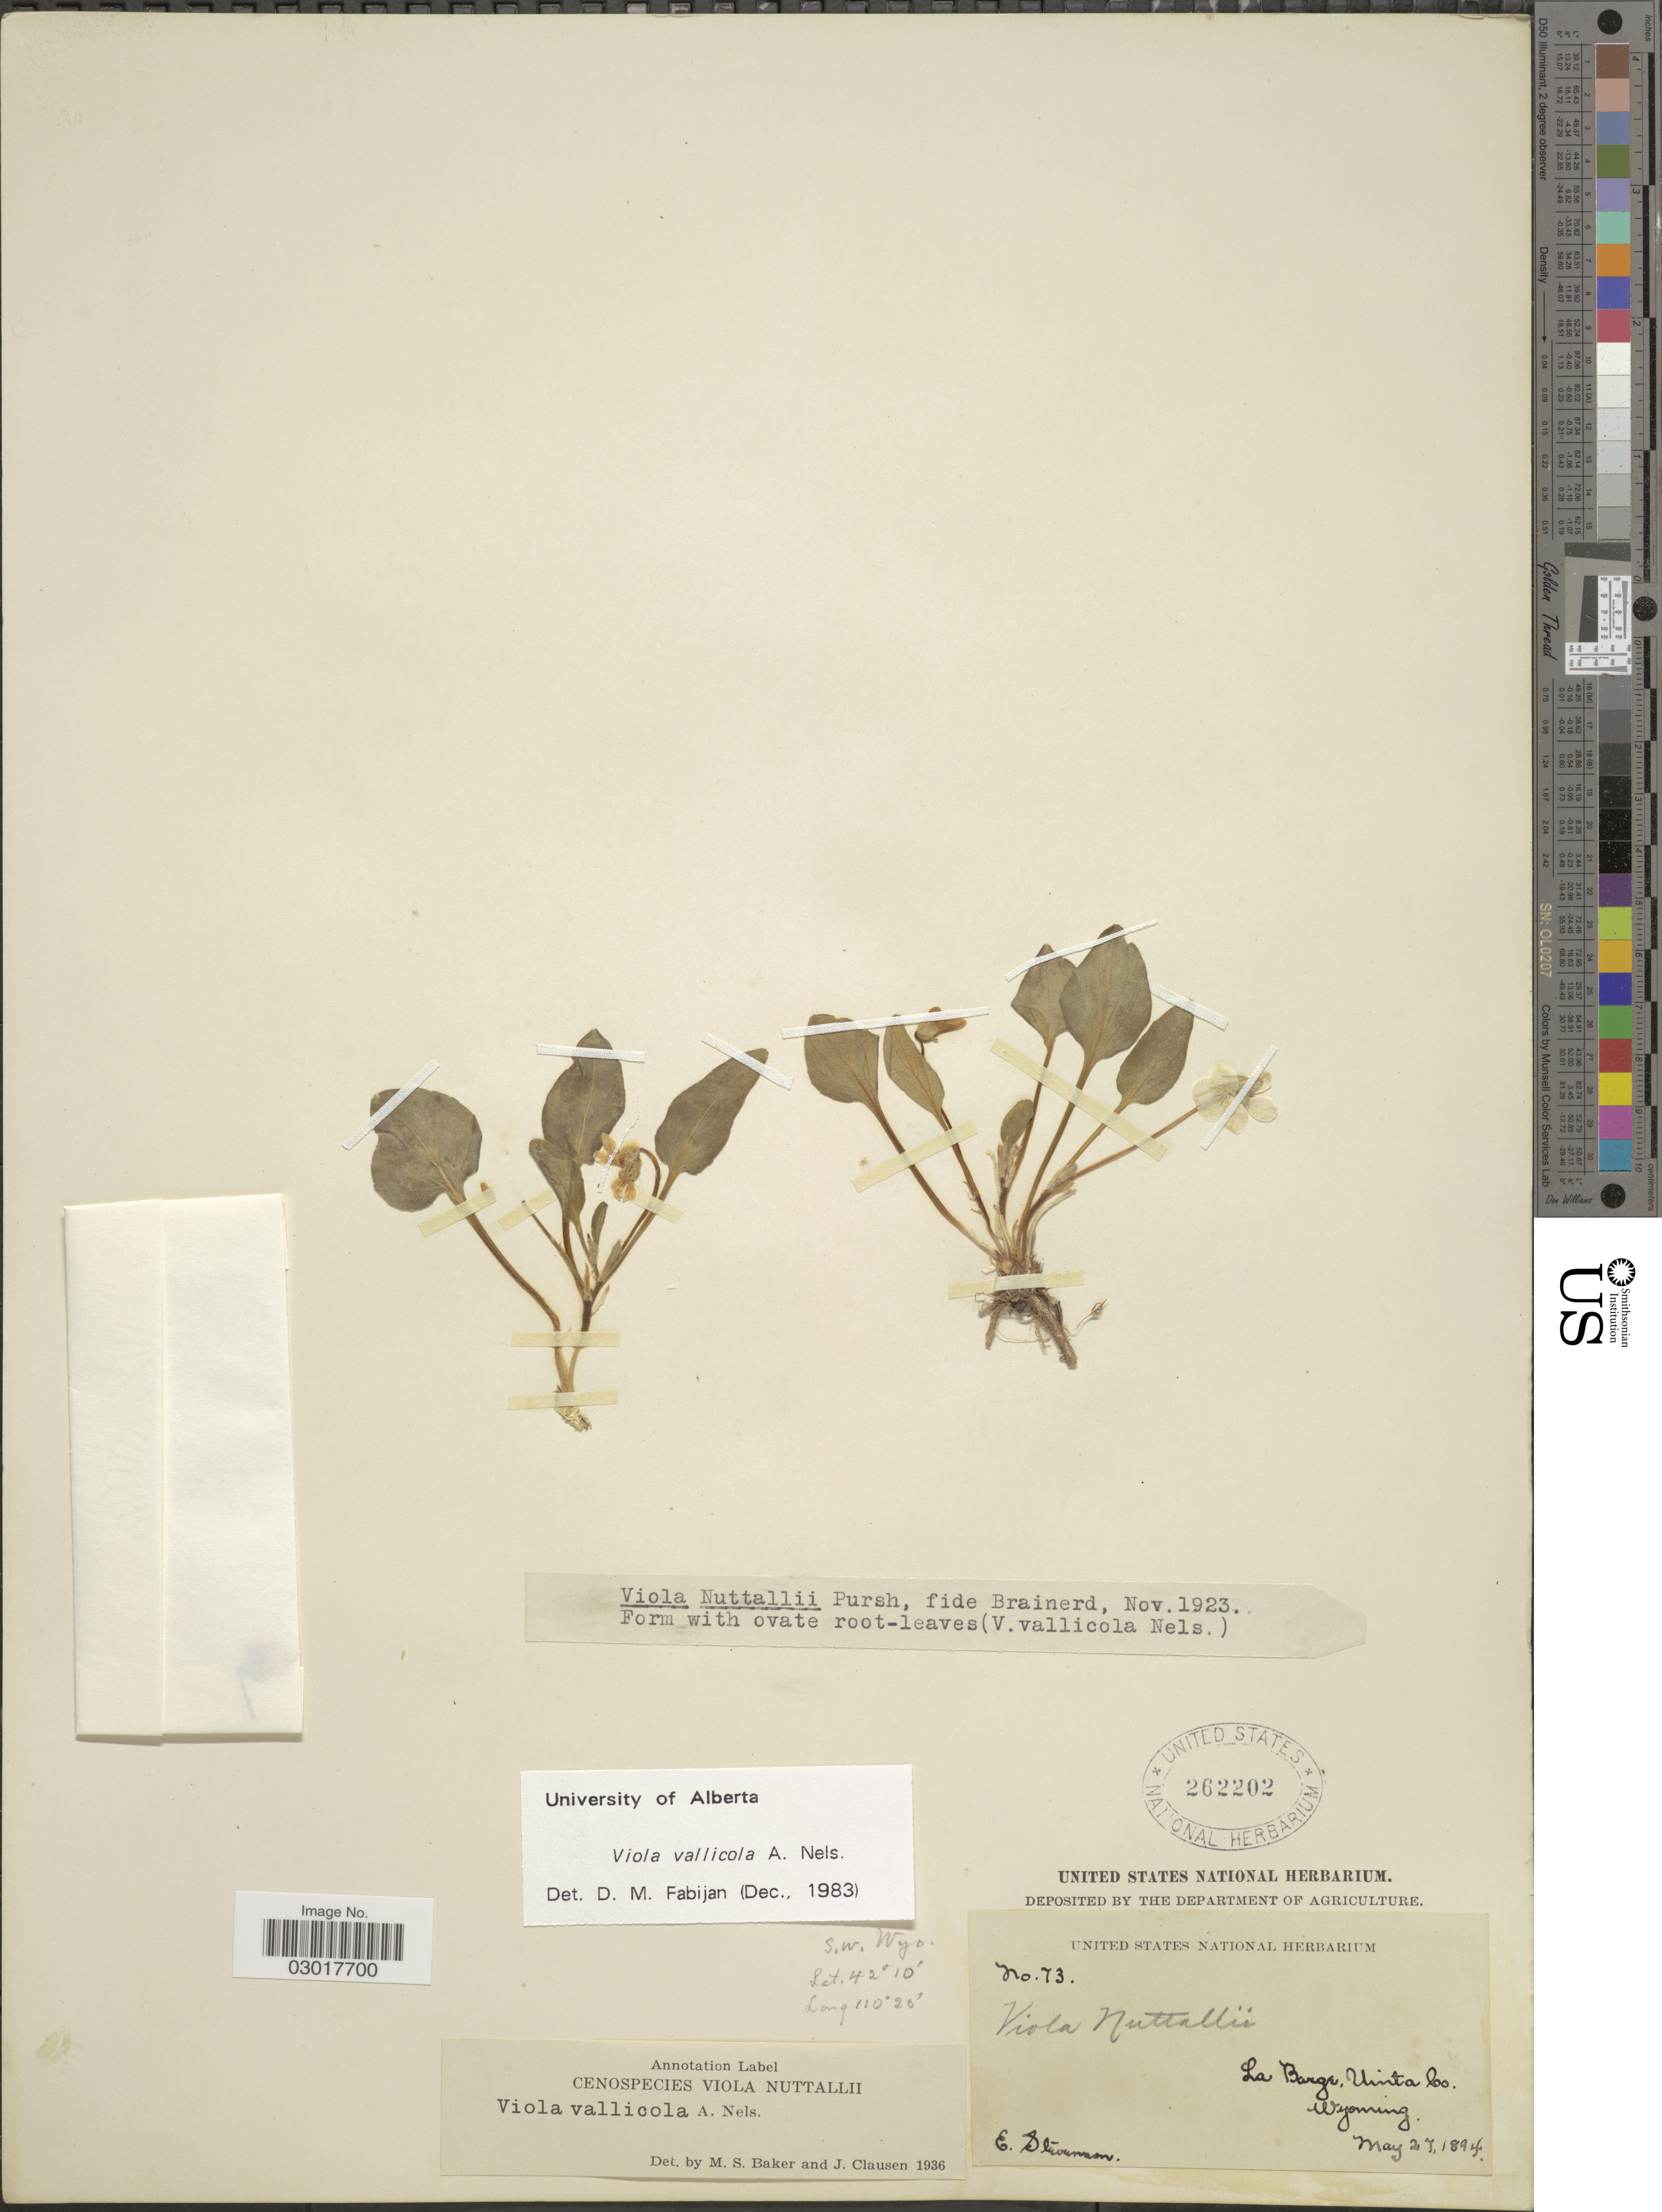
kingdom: Plantae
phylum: Tracheophyta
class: Magnoliopsida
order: Malpighiales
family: Violaceae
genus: Viola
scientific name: Viola vallicola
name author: A. Nelson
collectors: E. Stevenson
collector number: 73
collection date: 1894-05-27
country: United States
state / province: Wyoming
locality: La Barge, Uinta Co., S.W. Wyo.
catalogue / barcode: US 262202